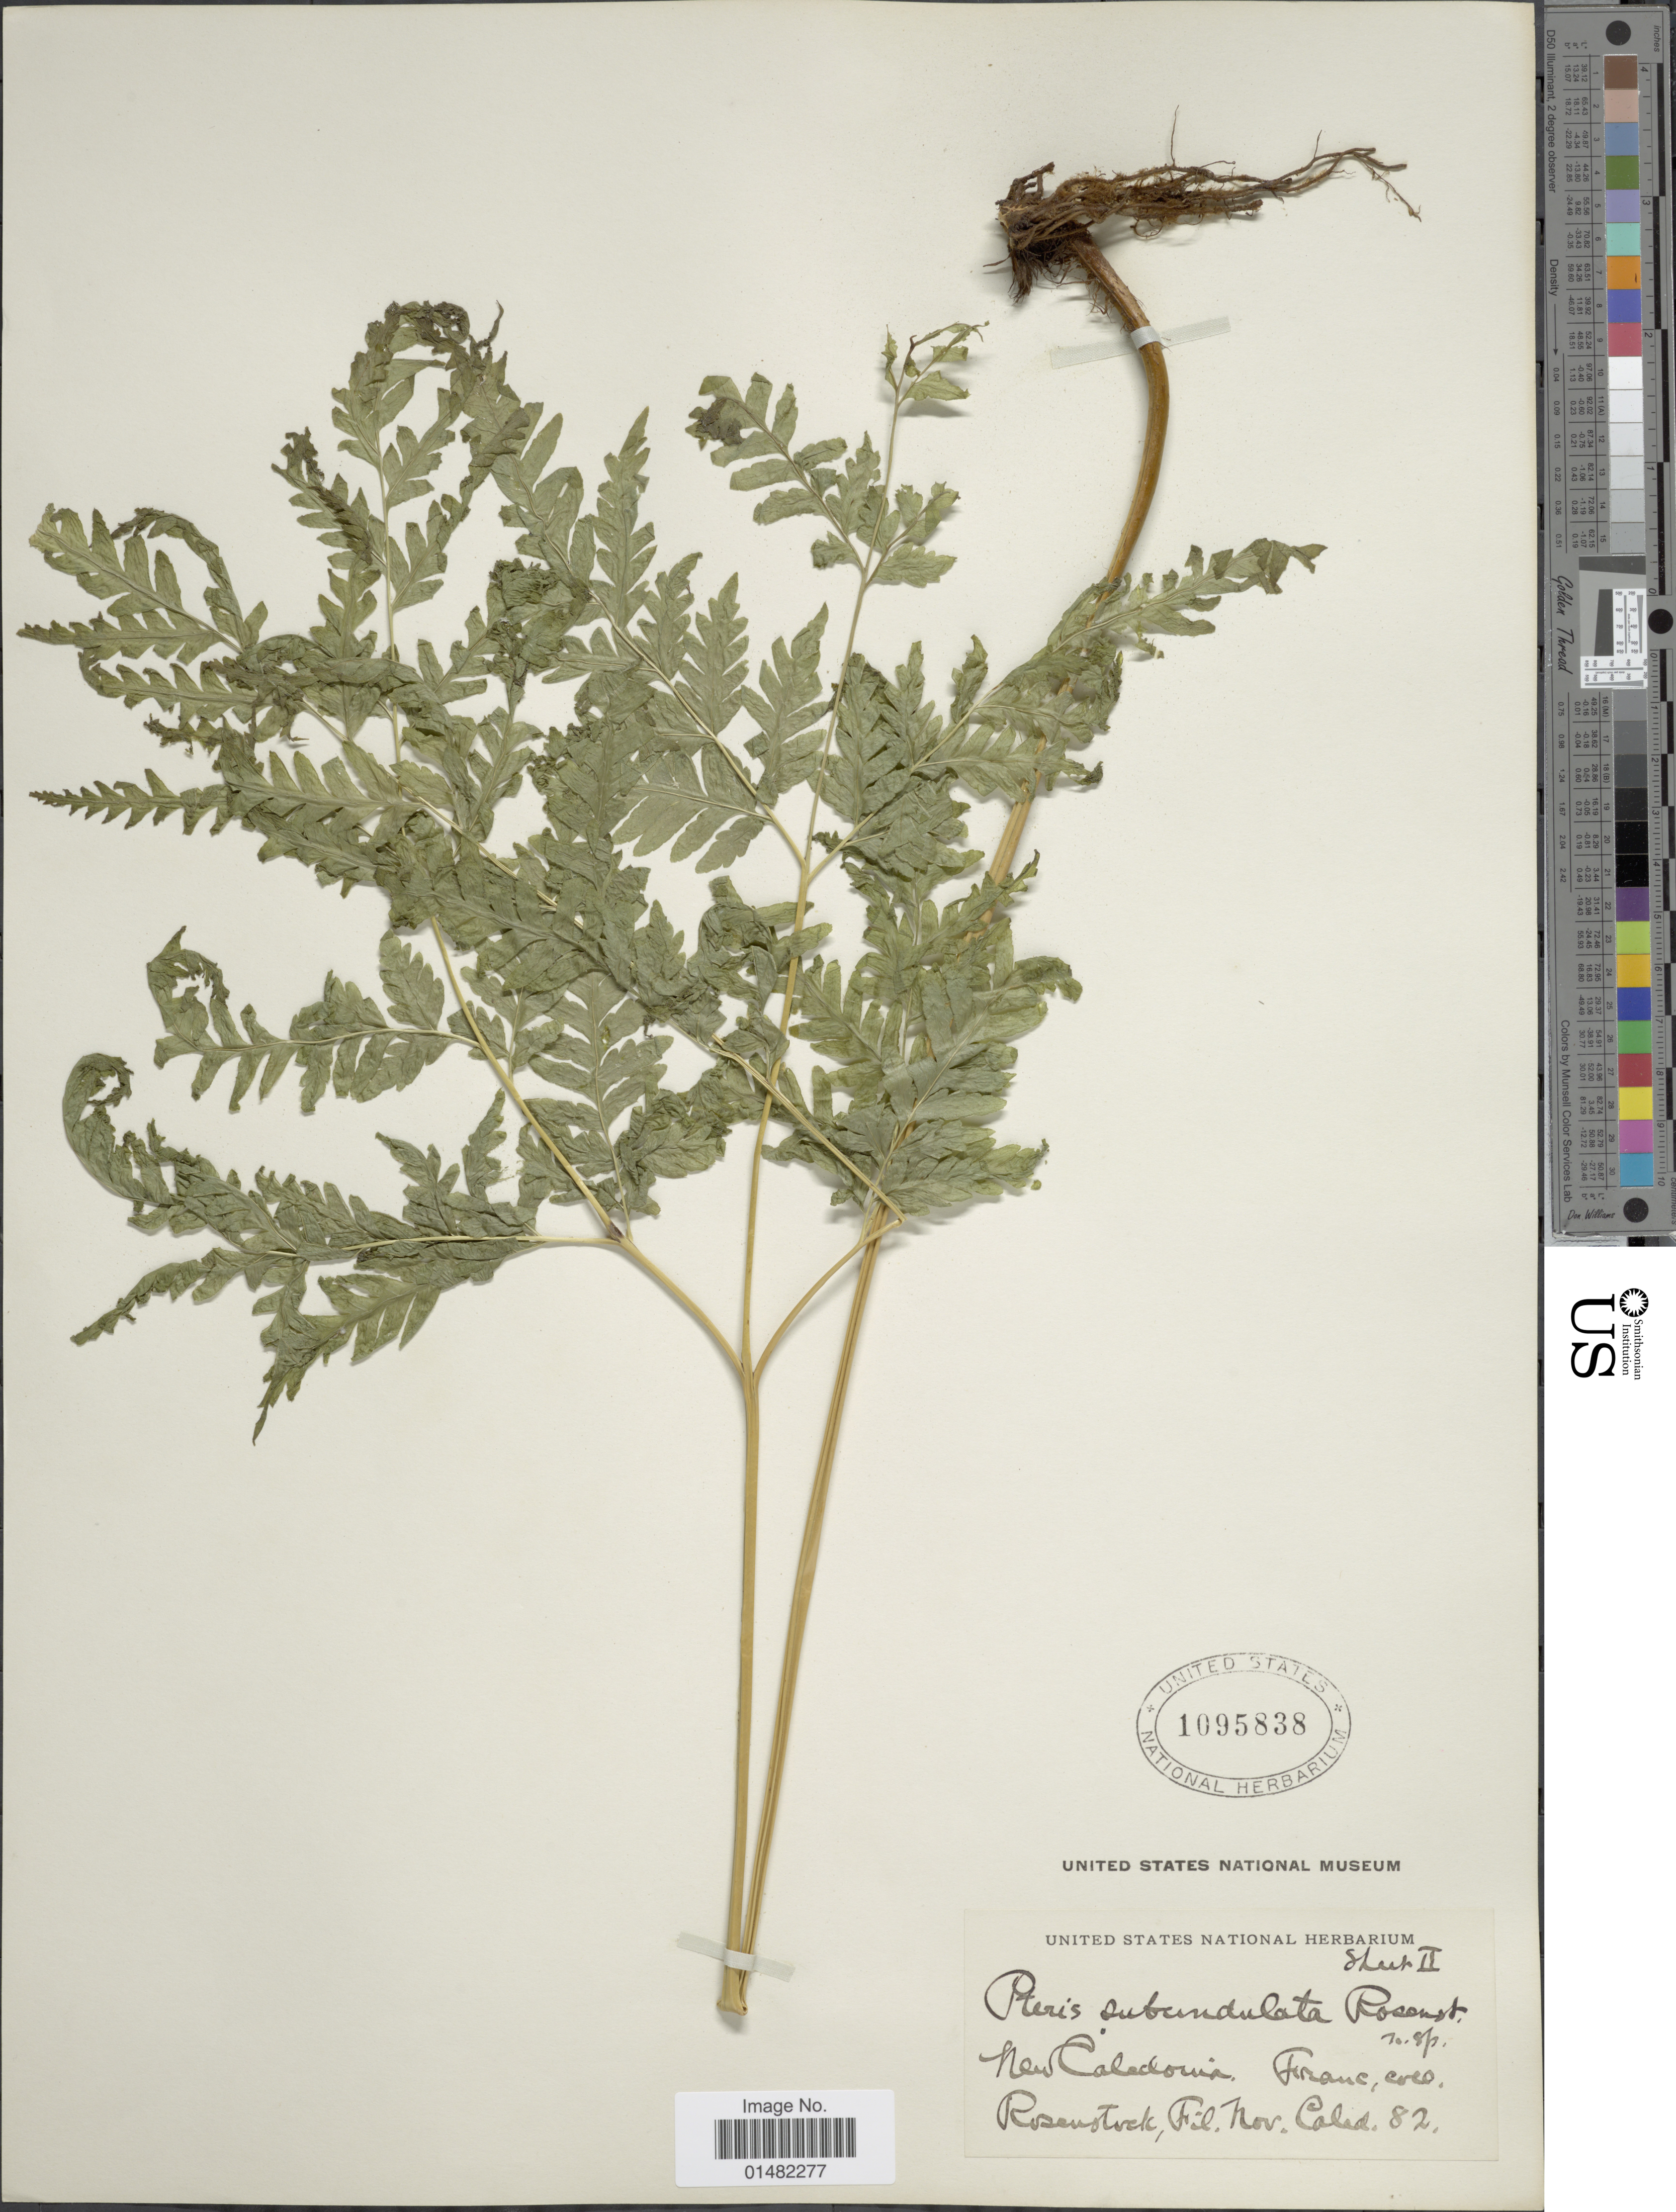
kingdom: Plantae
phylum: Tracheophyta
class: Polypodiopsida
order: Polypodiales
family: Pteridaceae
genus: Pteris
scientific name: Pteris laevis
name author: Mett.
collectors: Franc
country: New Caledonia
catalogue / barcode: US 1095838